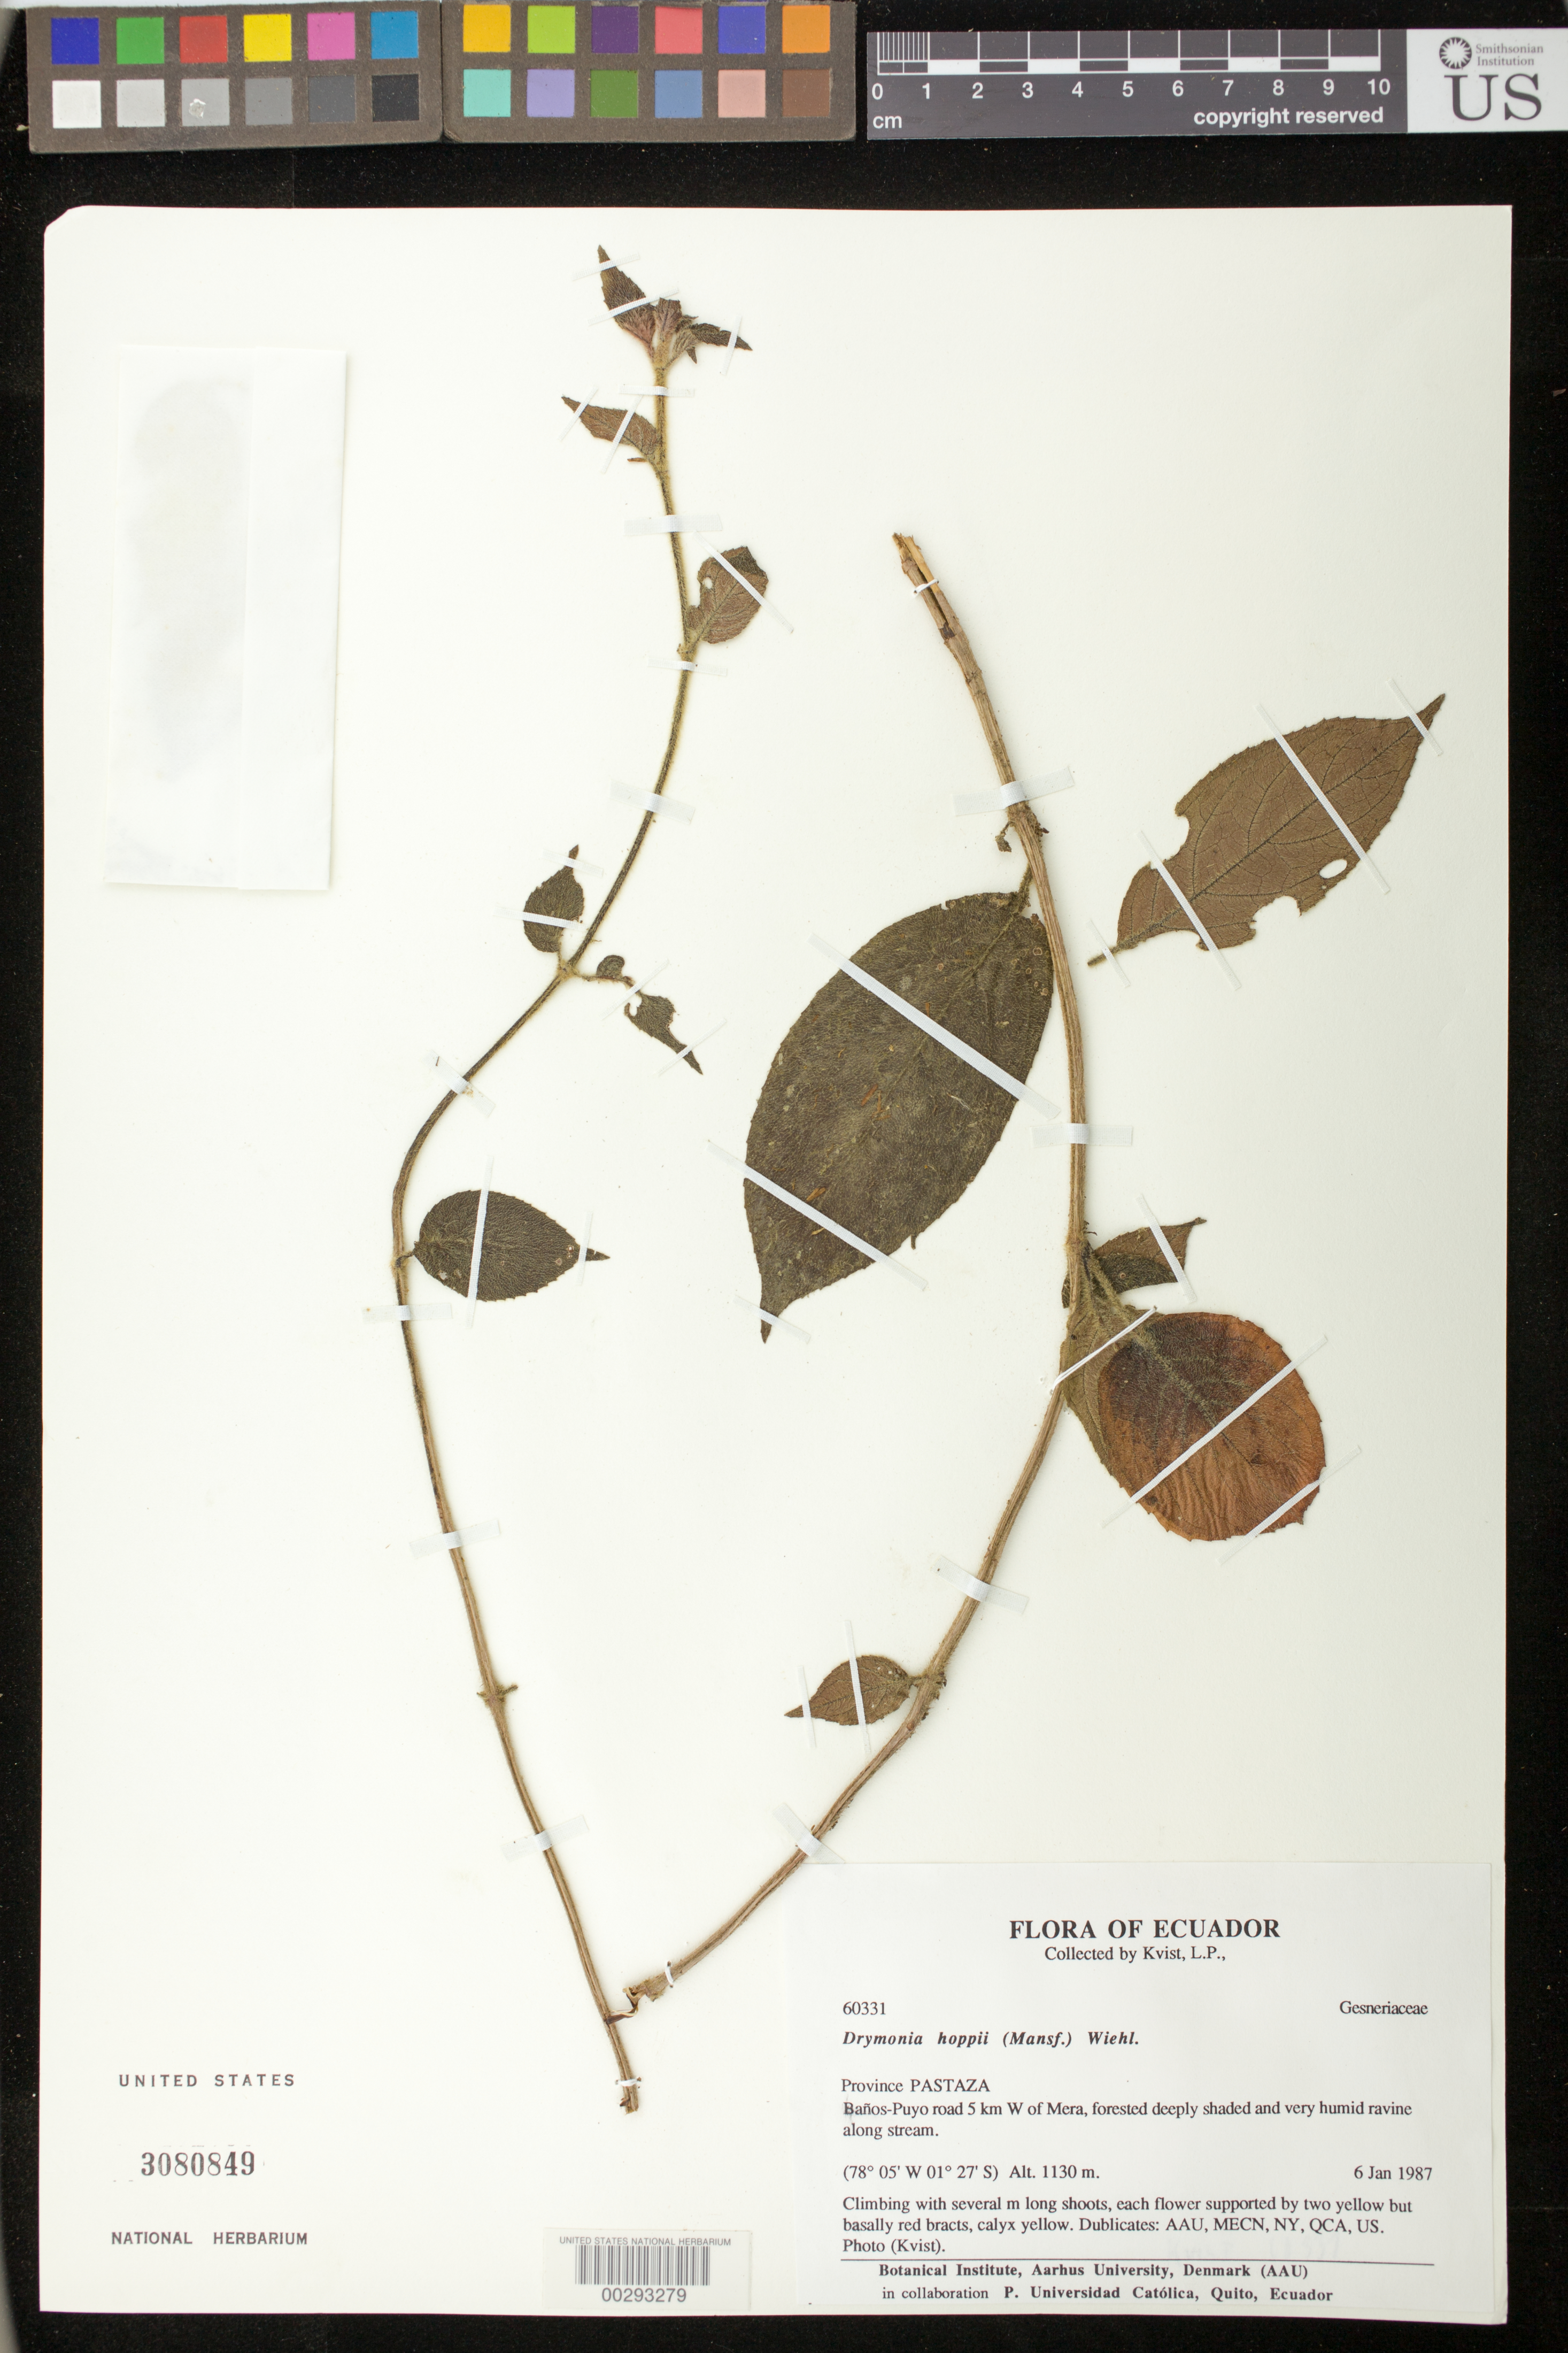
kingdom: Plantae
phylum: Tracheophyta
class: Magnoliopsida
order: Lamiales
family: Gesneriaceae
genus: Drymonia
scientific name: Drymonia hoppii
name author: (Mansf.) Wiehler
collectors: L. P. Kvist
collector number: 60331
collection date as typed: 06 Jan 1987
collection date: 1987-01-06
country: Ecuador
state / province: Pastaza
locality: Banos - Puyo road W of Mera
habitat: Forested deeply shaded and very humid ravine along stream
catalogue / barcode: US 3080849